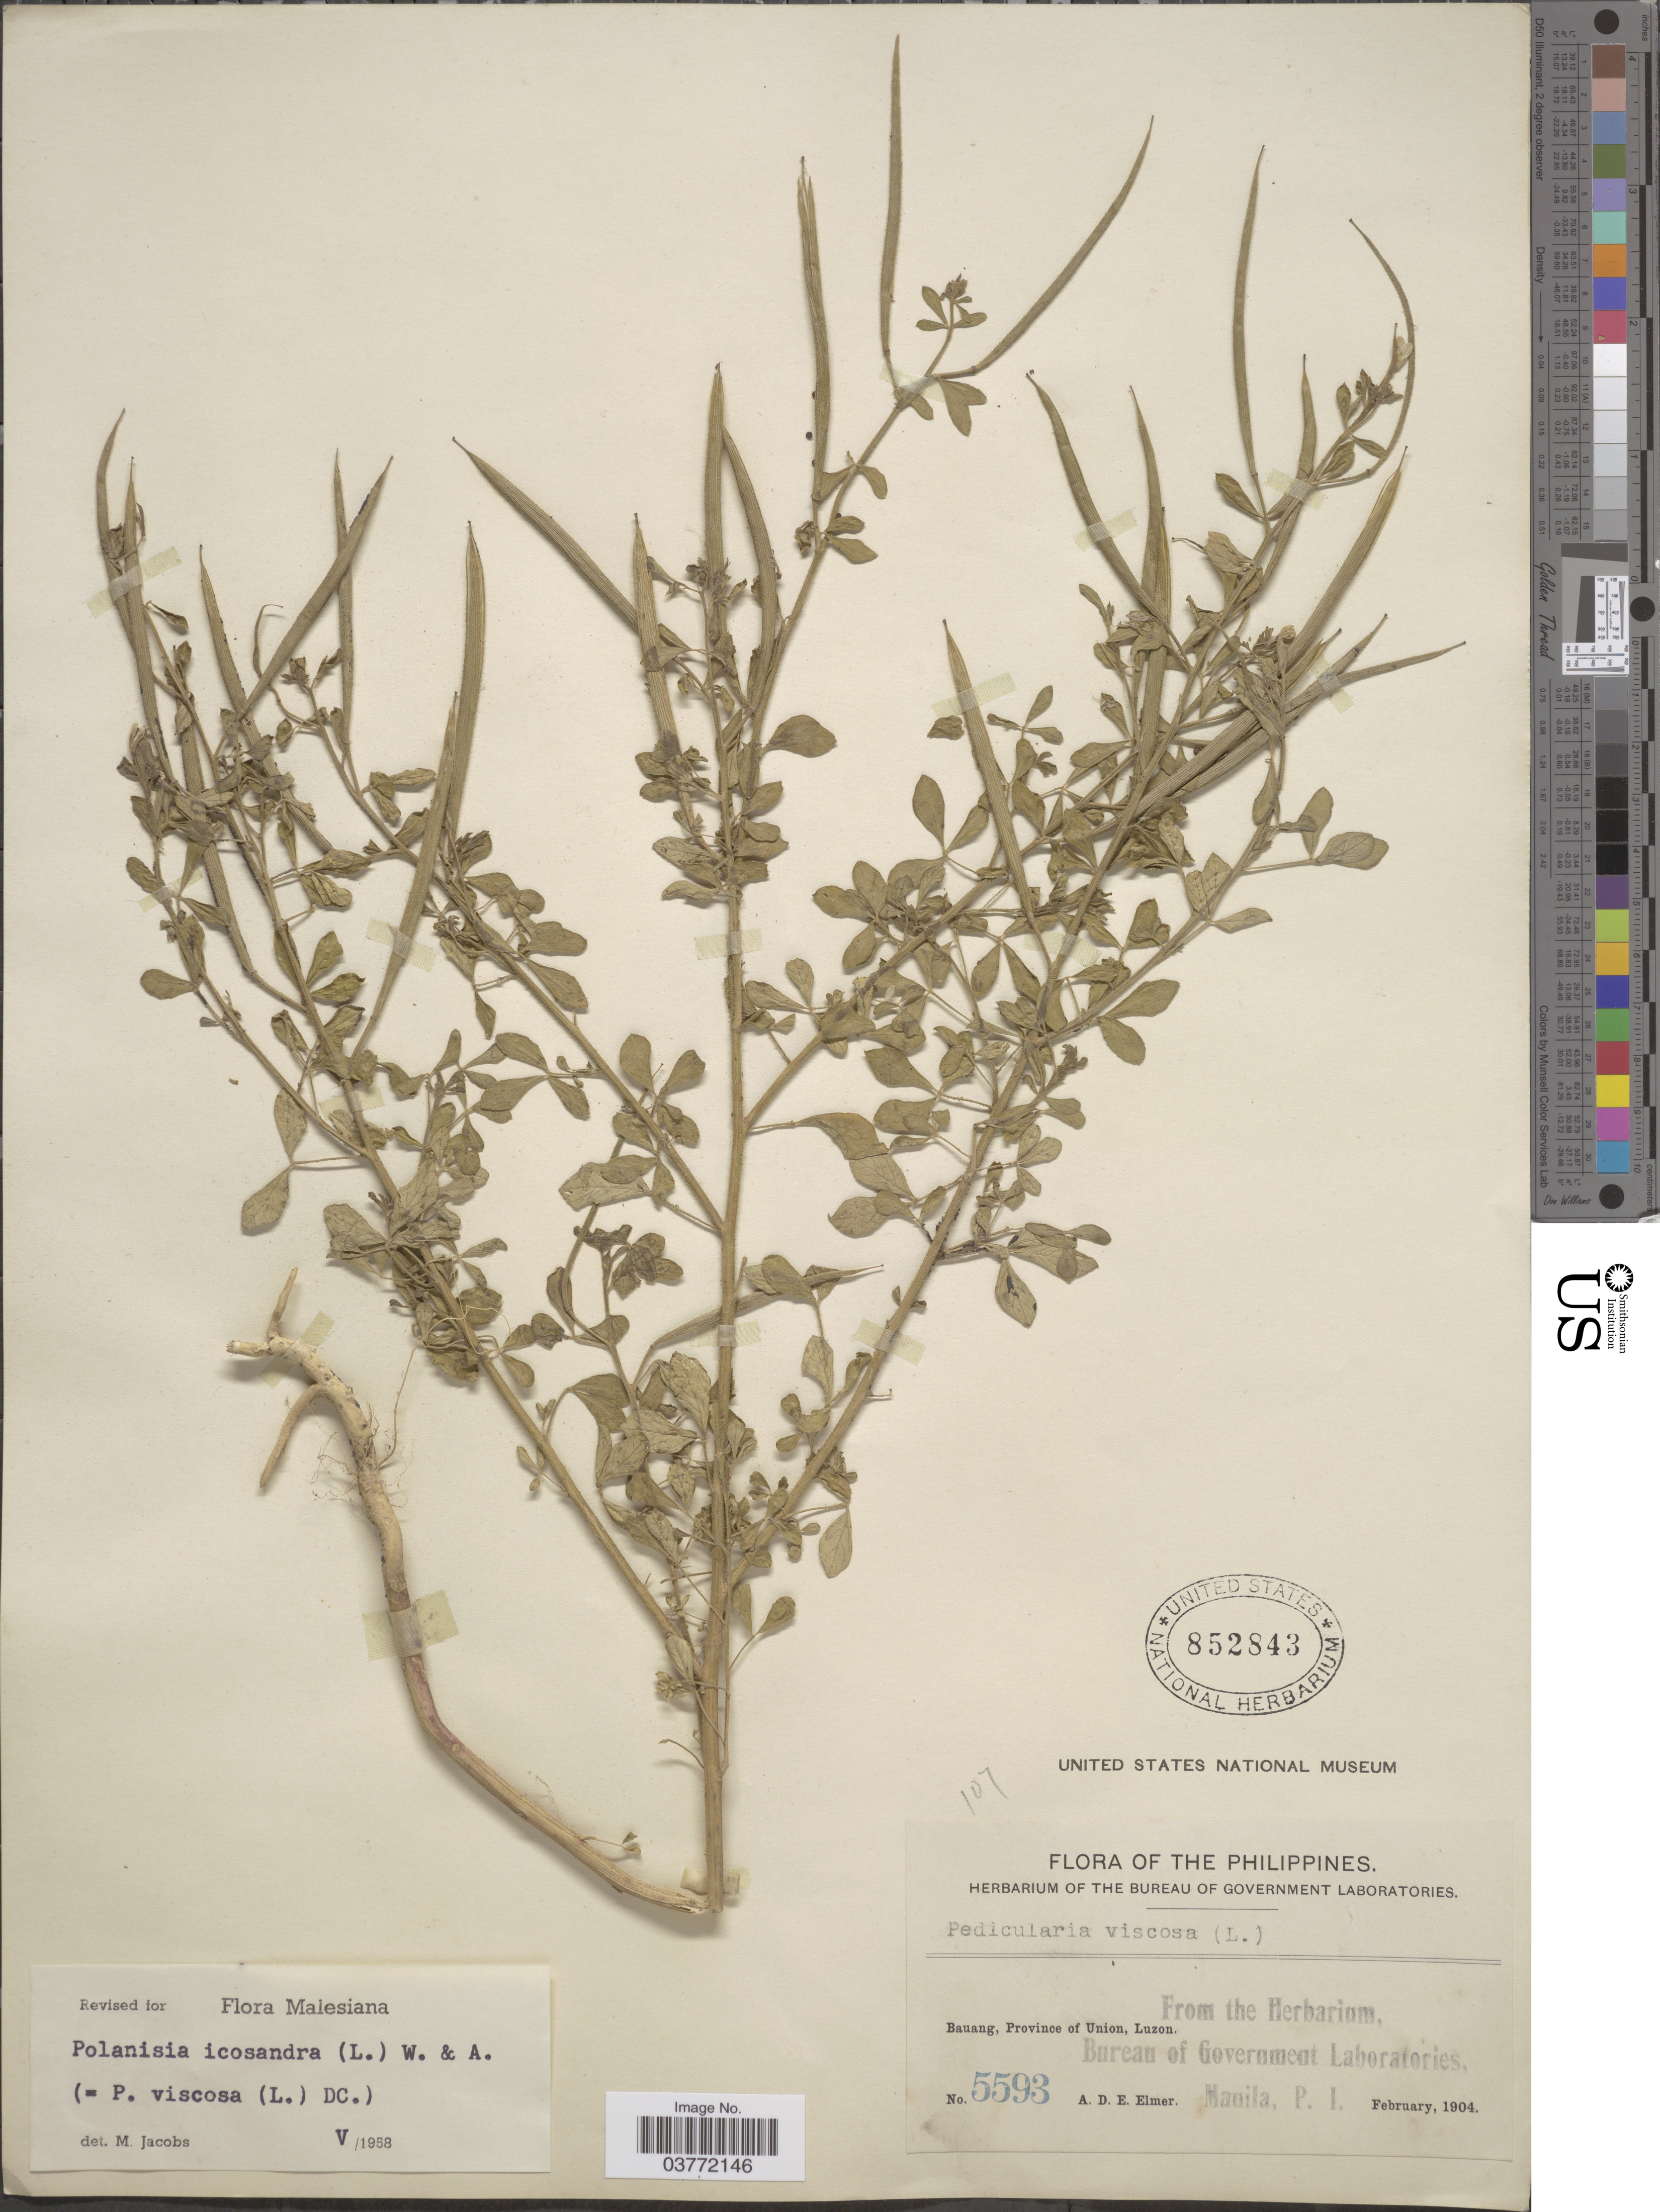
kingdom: Plantae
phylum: Tracheophyta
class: Magnoliopsida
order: Brassicales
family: Cleomaceae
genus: Arivela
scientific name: Arivela viscosa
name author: (L.) Raf.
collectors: A. D. E. Elmer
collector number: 5593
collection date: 1904-02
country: Philippines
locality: Bauang, Province of Union, Luzon.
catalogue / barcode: US 852843